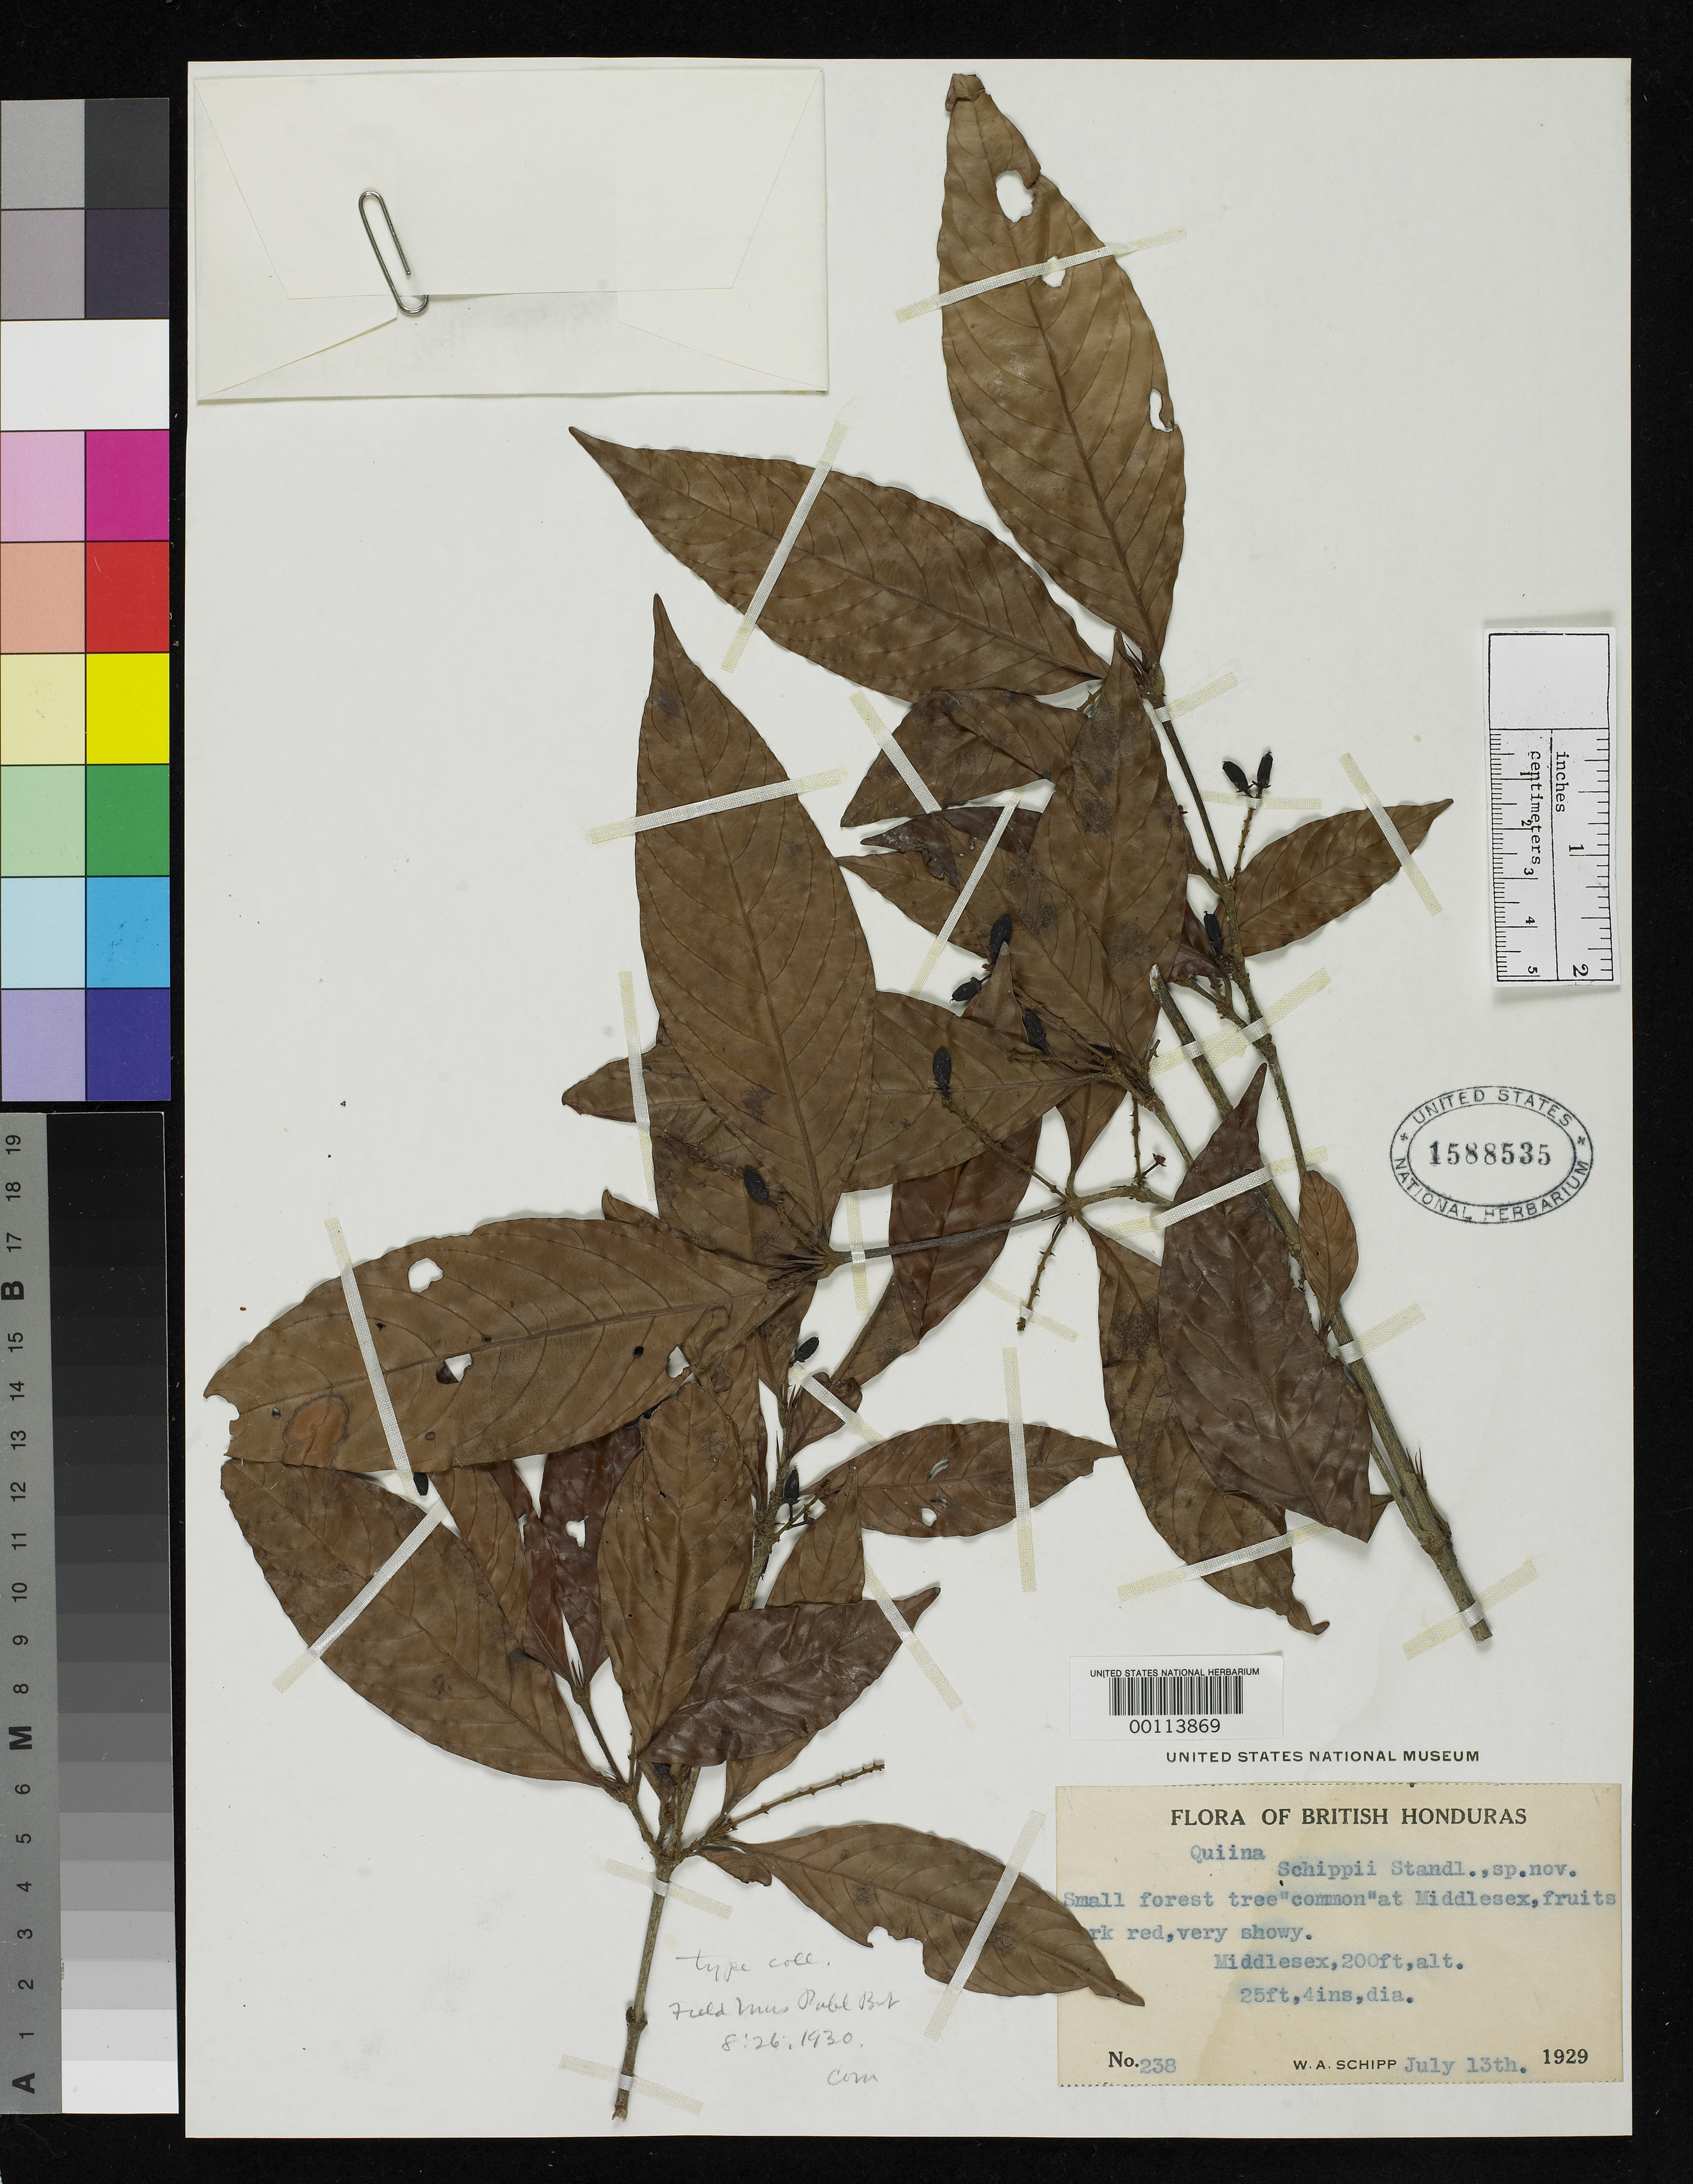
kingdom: Plantae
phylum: Tracheophyta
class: Magnoliopsida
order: Malpighiales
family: Quiinaceae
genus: Quiina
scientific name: Quiina schippii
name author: Standl.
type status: Isotype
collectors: W. Schipp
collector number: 238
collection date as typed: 13 Jul 1929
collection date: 1929-07-13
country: Belize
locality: Middlesex.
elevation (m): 61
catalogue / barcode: US 1588535